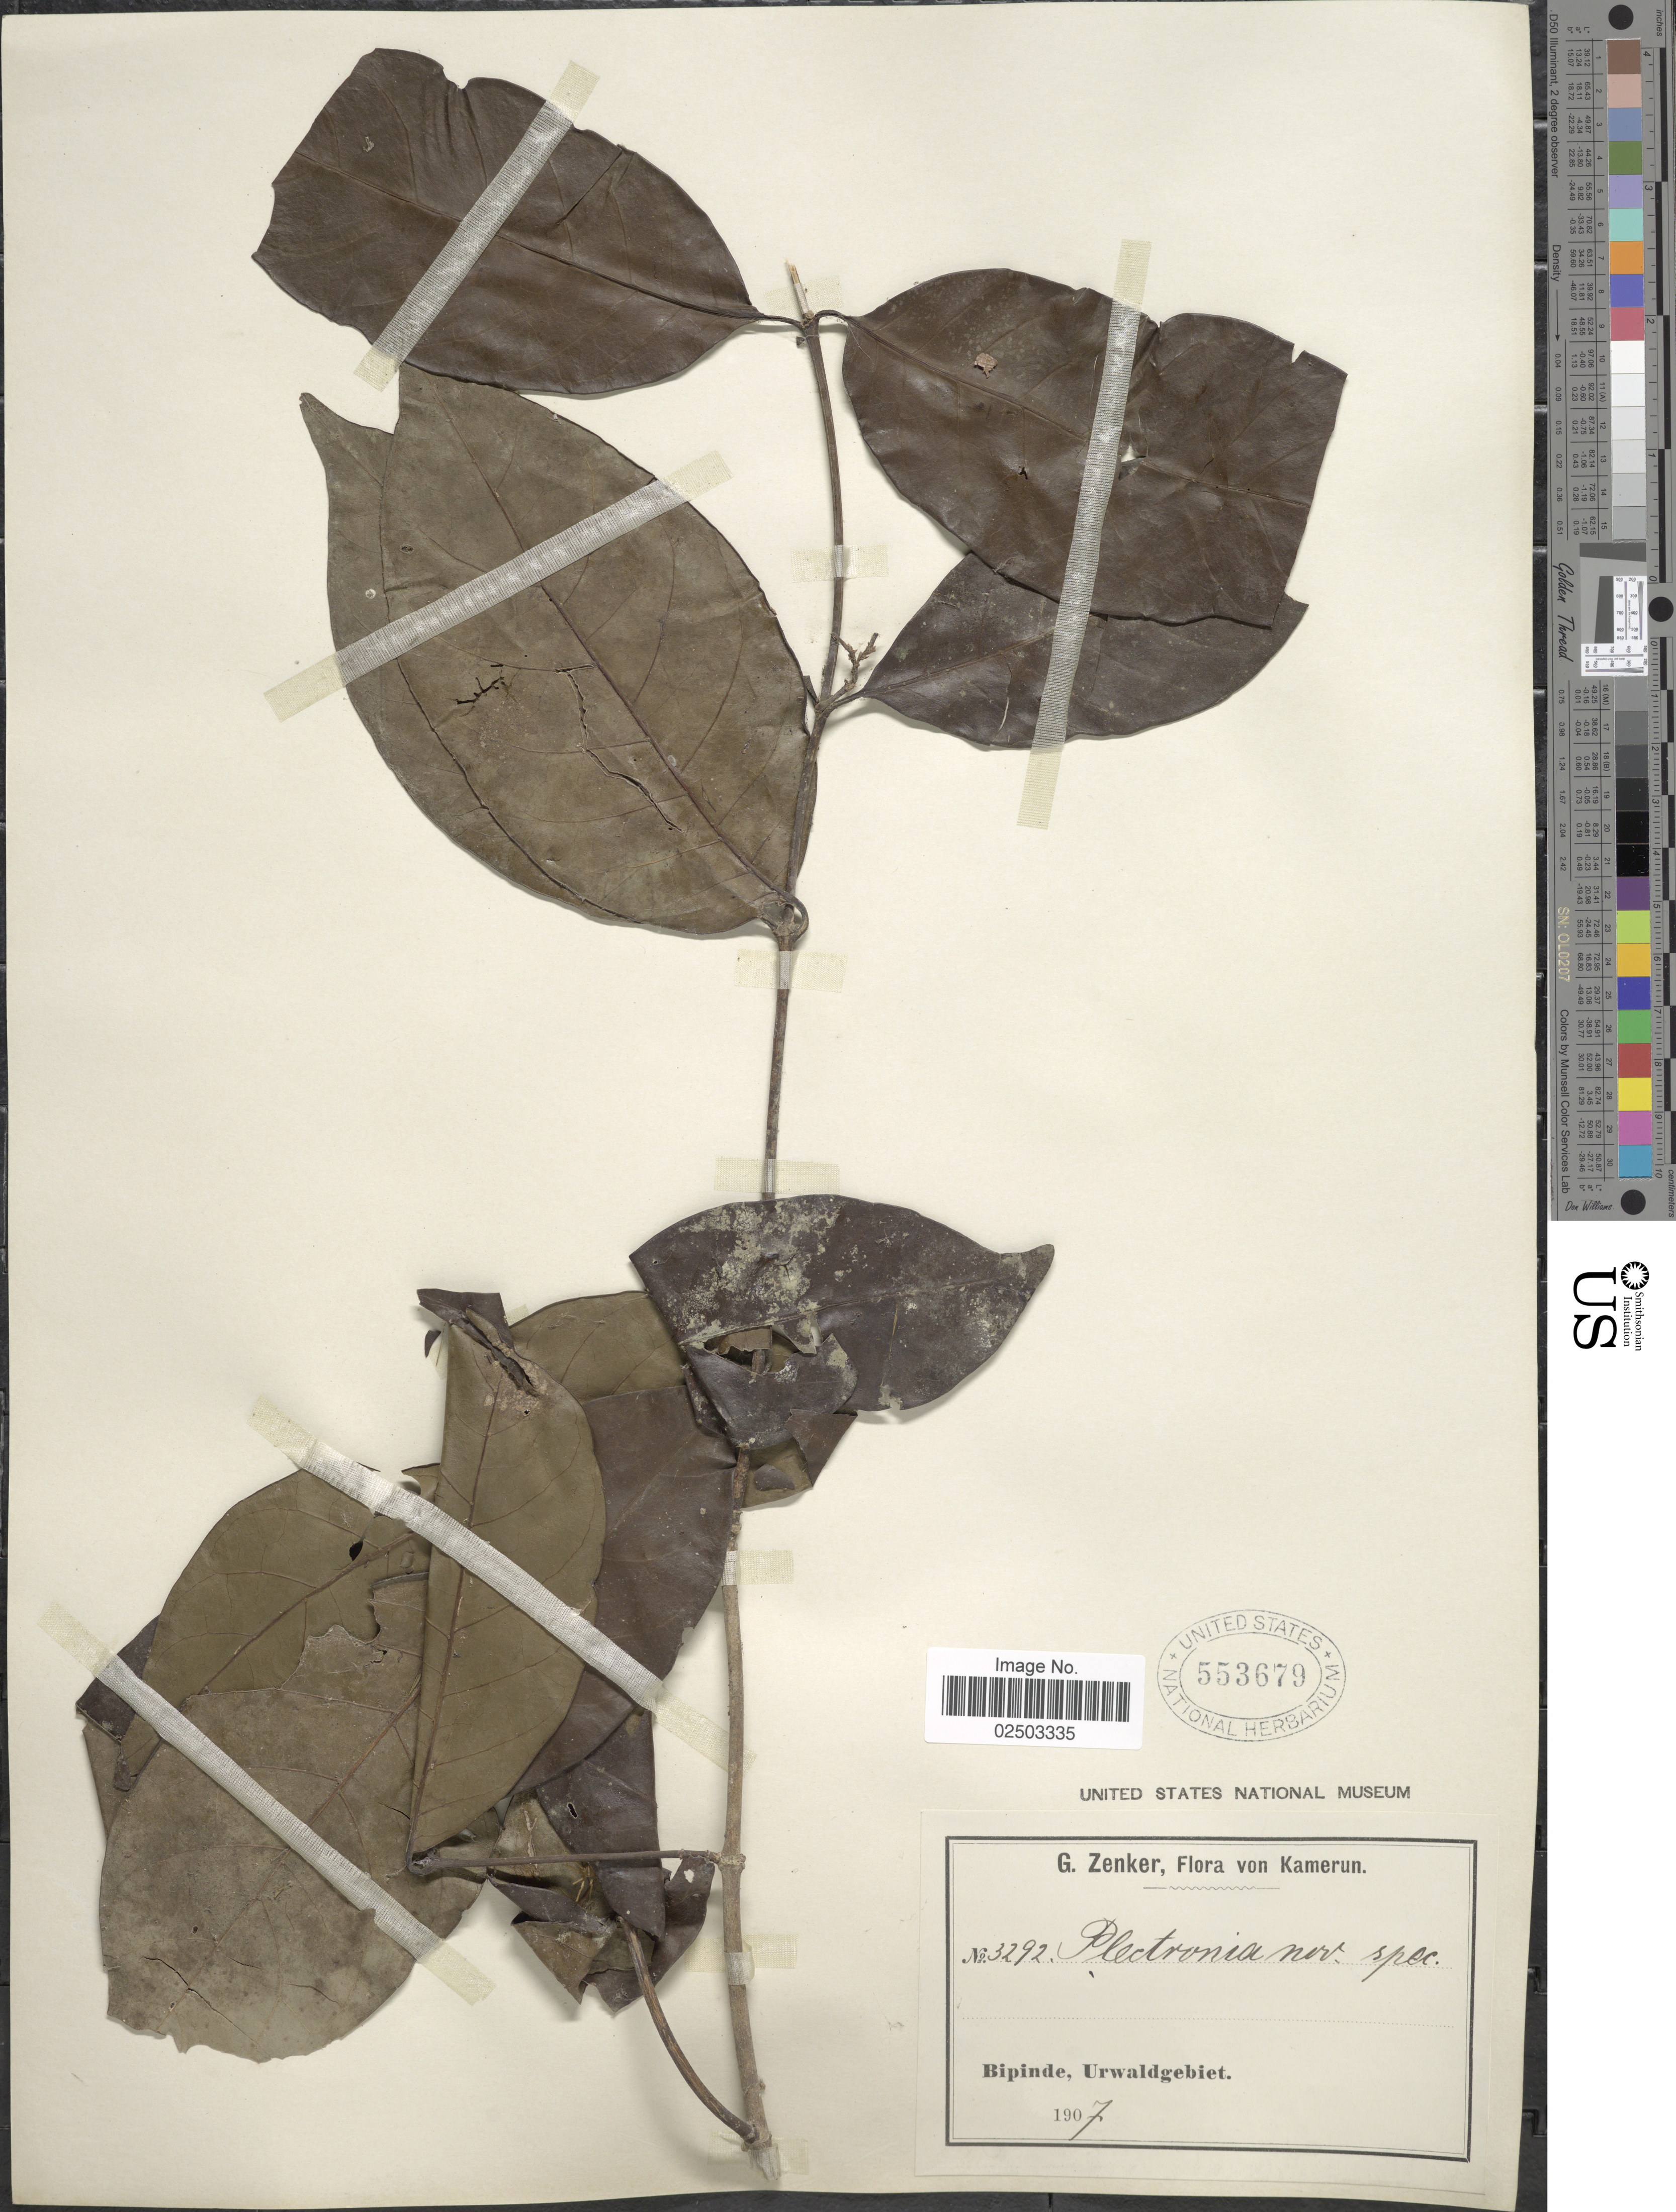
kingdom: Plantae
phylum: Tracheophyta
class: Magnoliopsida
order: Gentianales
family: Rubiaceae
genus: Bridsonia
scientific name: Bridsonia chamaedendrum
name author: (Kuntze) Verstraete & A.E. van Wyk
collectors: G. A. Zenker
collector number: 3292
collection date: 1907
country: Cameroon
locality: Bipinde, Urwaldgebiet. Kamerun.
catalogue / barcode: US 553679